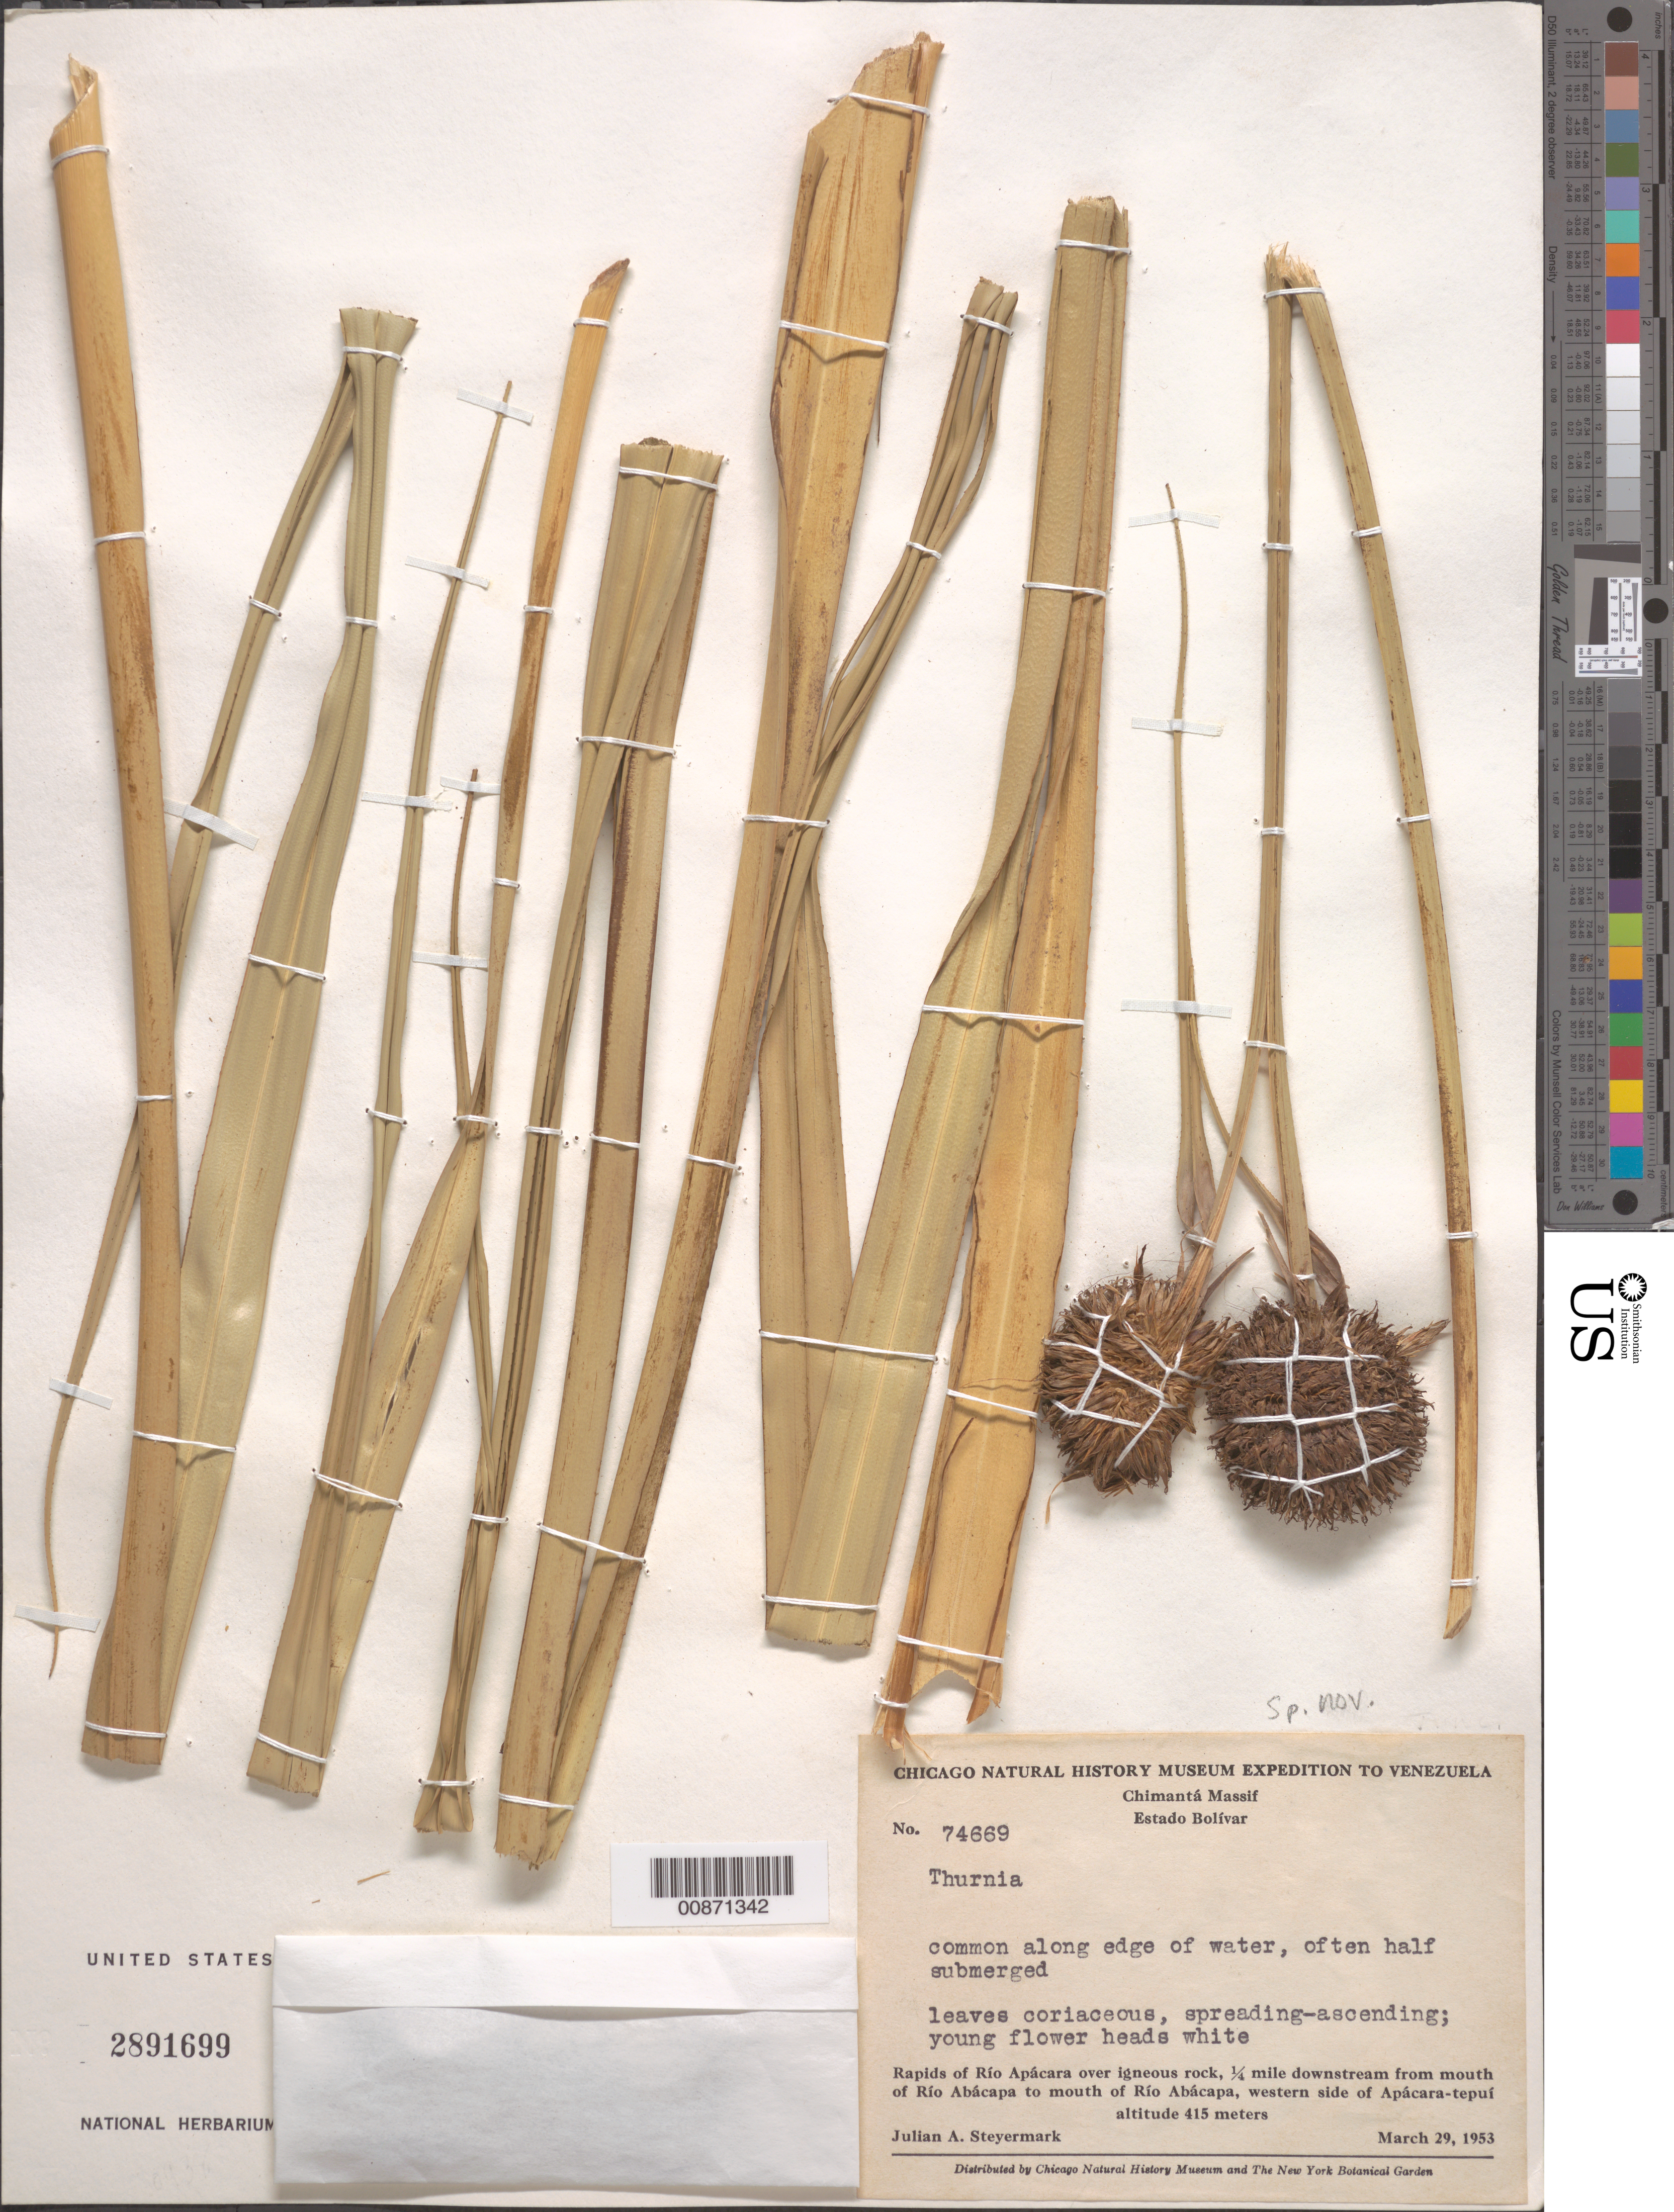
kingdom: Plantae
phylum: Tracheophyta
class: Liliopsida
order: Poales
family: Thurniaceae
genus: Thurnia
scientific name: Thurnia sphaerocephala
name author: (Rudge) Hook. f.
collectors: J. Steyermark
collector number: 74669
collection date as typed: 29-Mar-53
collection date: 1953-03-29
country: Venezuela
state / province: Bolívar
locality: Río Apácara, 1/4 mile downstream from mouth of Río Abácapa, W-side of Apácara-tepuí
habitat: Rapids over igneous rock; along edge of water, often half submerged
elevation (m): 415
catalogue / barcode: US 2891699